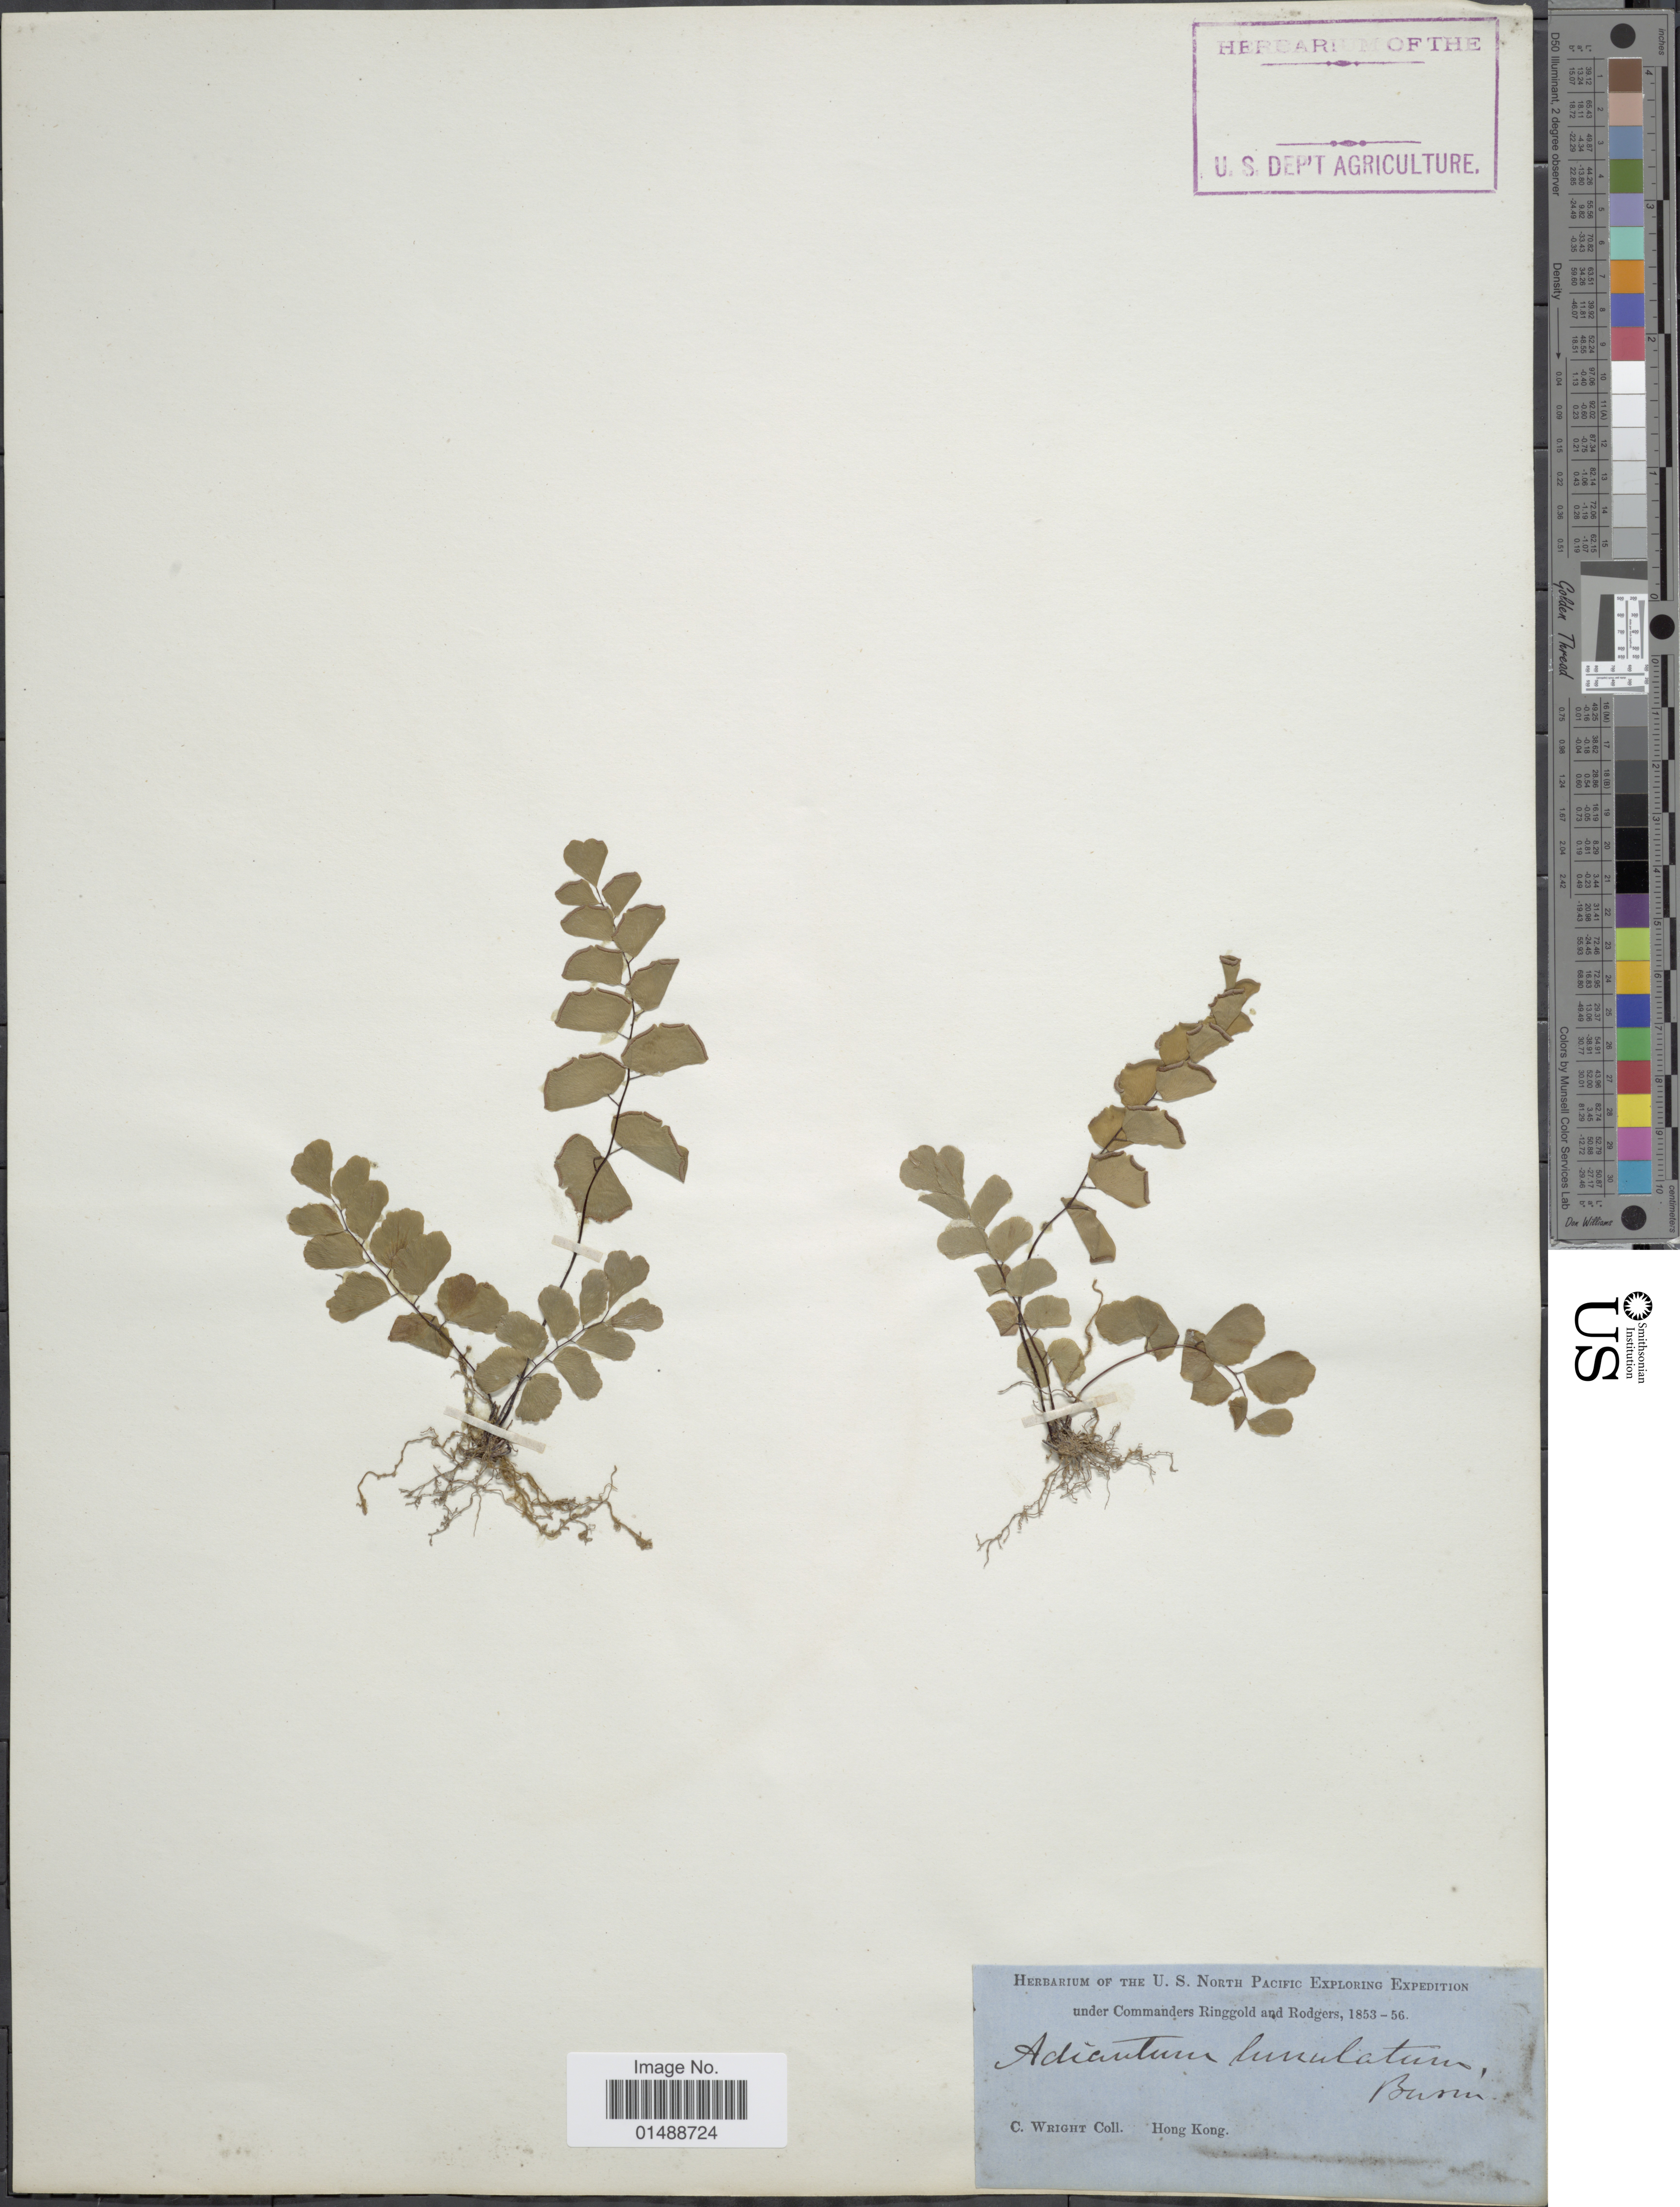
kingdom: Plantae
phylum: Tracheophyta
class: Polypodiopsida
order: Polypodiales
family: Pteridaceae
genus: Adiantum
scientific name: Adiantum philippense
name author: L.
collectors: C. Wright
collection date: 1853/1856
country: China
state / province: Hong Kong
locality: Hong Kong.